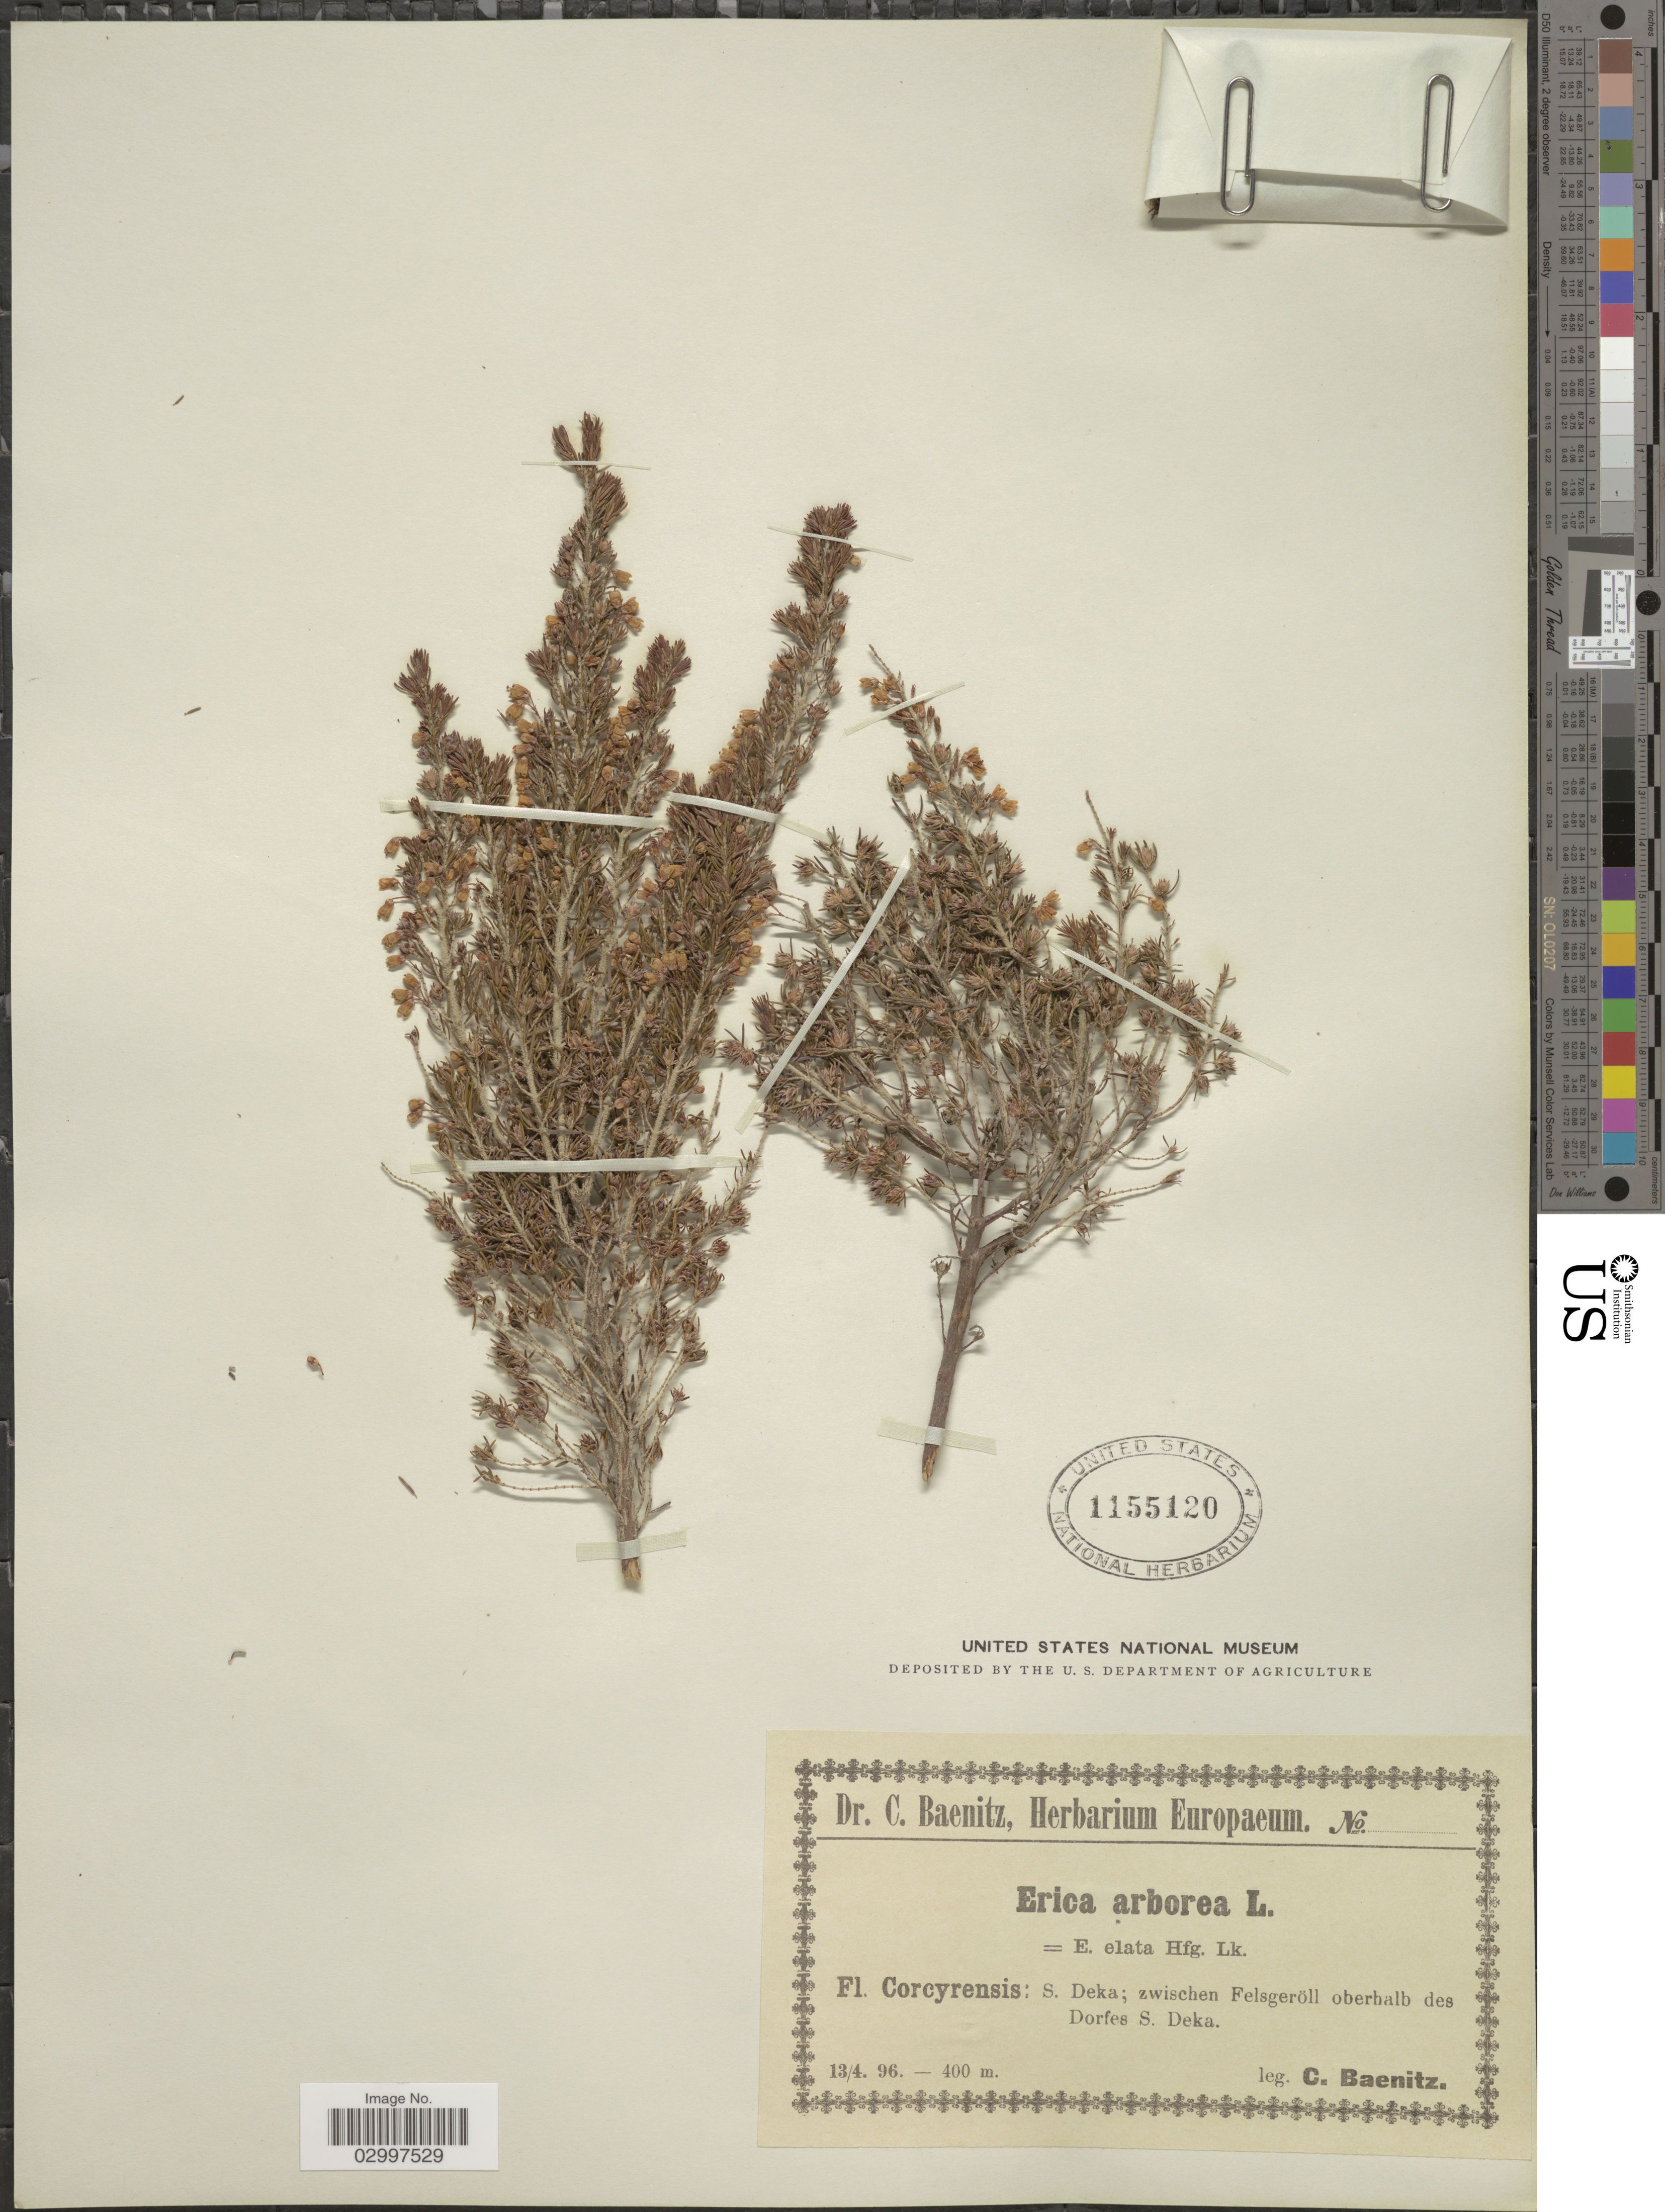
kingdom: Plantae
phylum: Tracheophyta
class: Magnoliopsida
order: Ericales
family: Ericaceae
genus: Erica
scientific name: Erica arborea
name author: L.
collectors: C. G. Baenitz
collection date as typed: Transcribed d/m/y: 13/4/96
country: Greece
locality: Fl. Corcyrensis: S. Deka; zwischen Felsgeröll oberhaulb des Dorfes S. Deka.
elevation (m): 400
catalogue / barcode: US 1155120